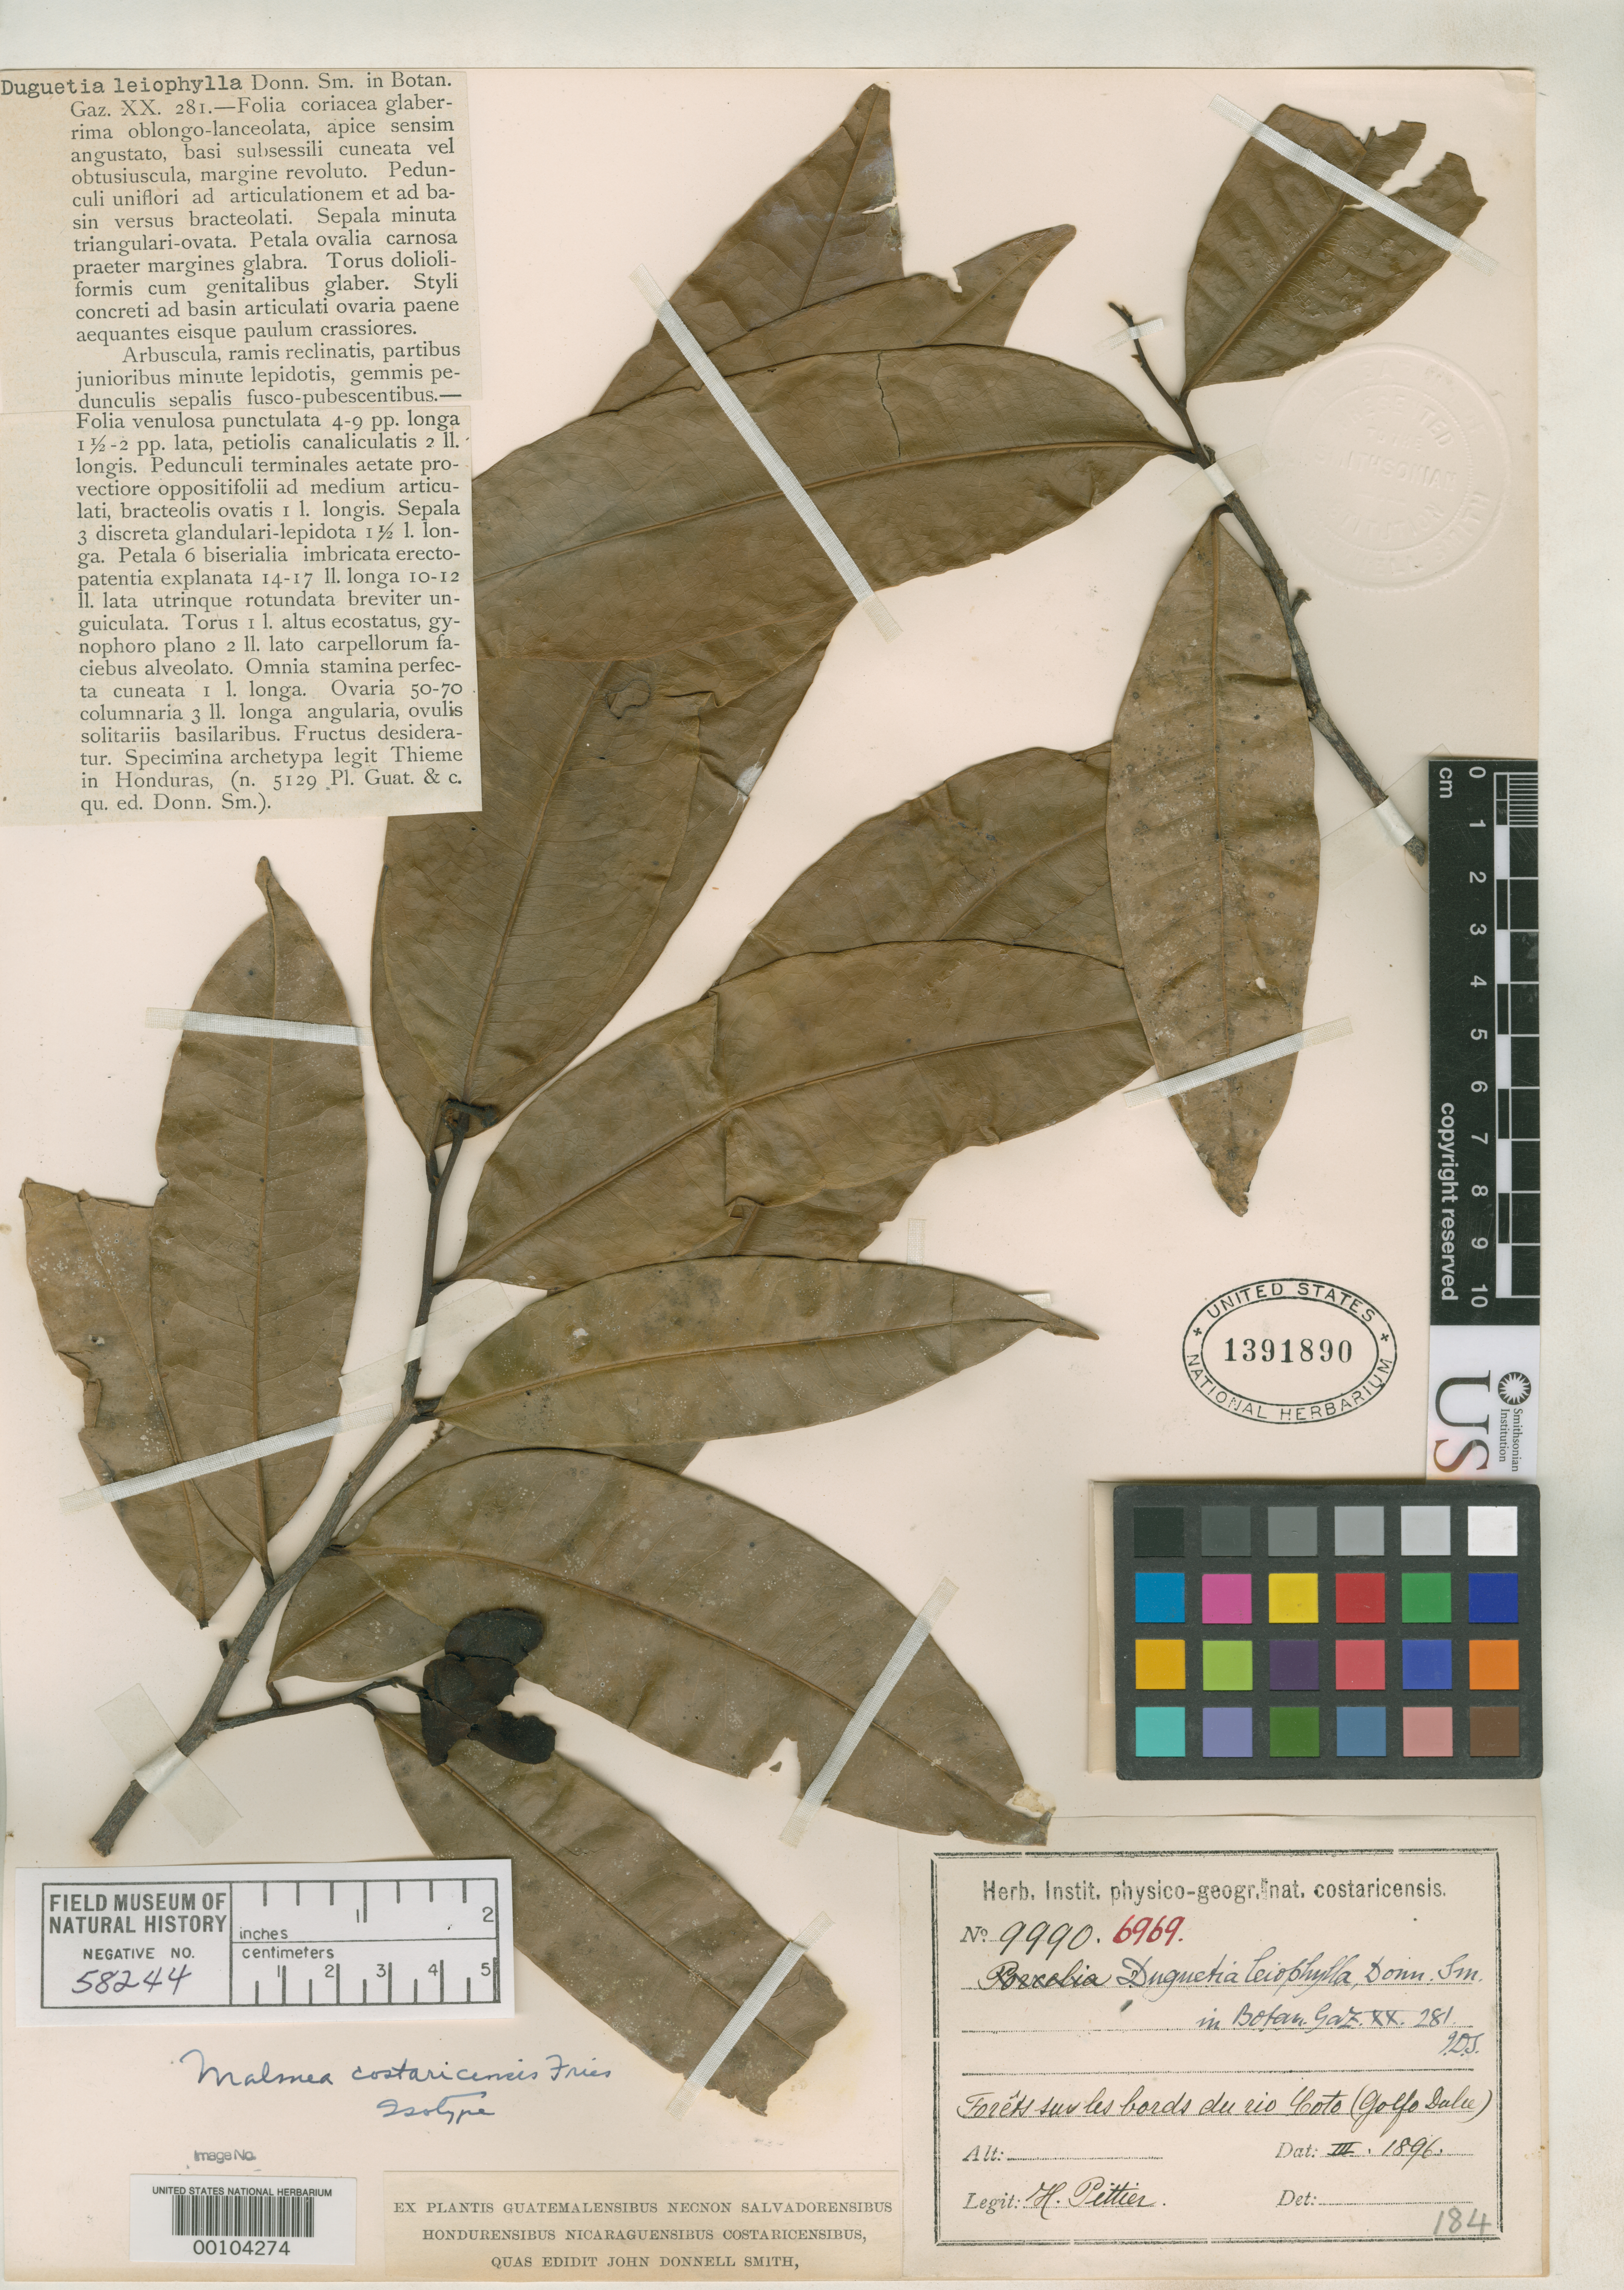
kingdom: Plantae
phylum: Tracheophyta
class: Magnoliopsida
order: Magnoliales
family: Annonaceae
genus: Malmea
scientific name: Malmea costaricensis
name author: R.E. Fr.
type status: Isotype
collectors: H. F. Pittier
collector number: J.D.S. 6969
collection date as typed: Mar 1896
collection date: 1896-03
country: Costa Rica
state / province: Puntarenas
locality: Rio Coto, Golfo Dulce, Comarca de Puntarenas.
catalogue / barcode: US 1391890